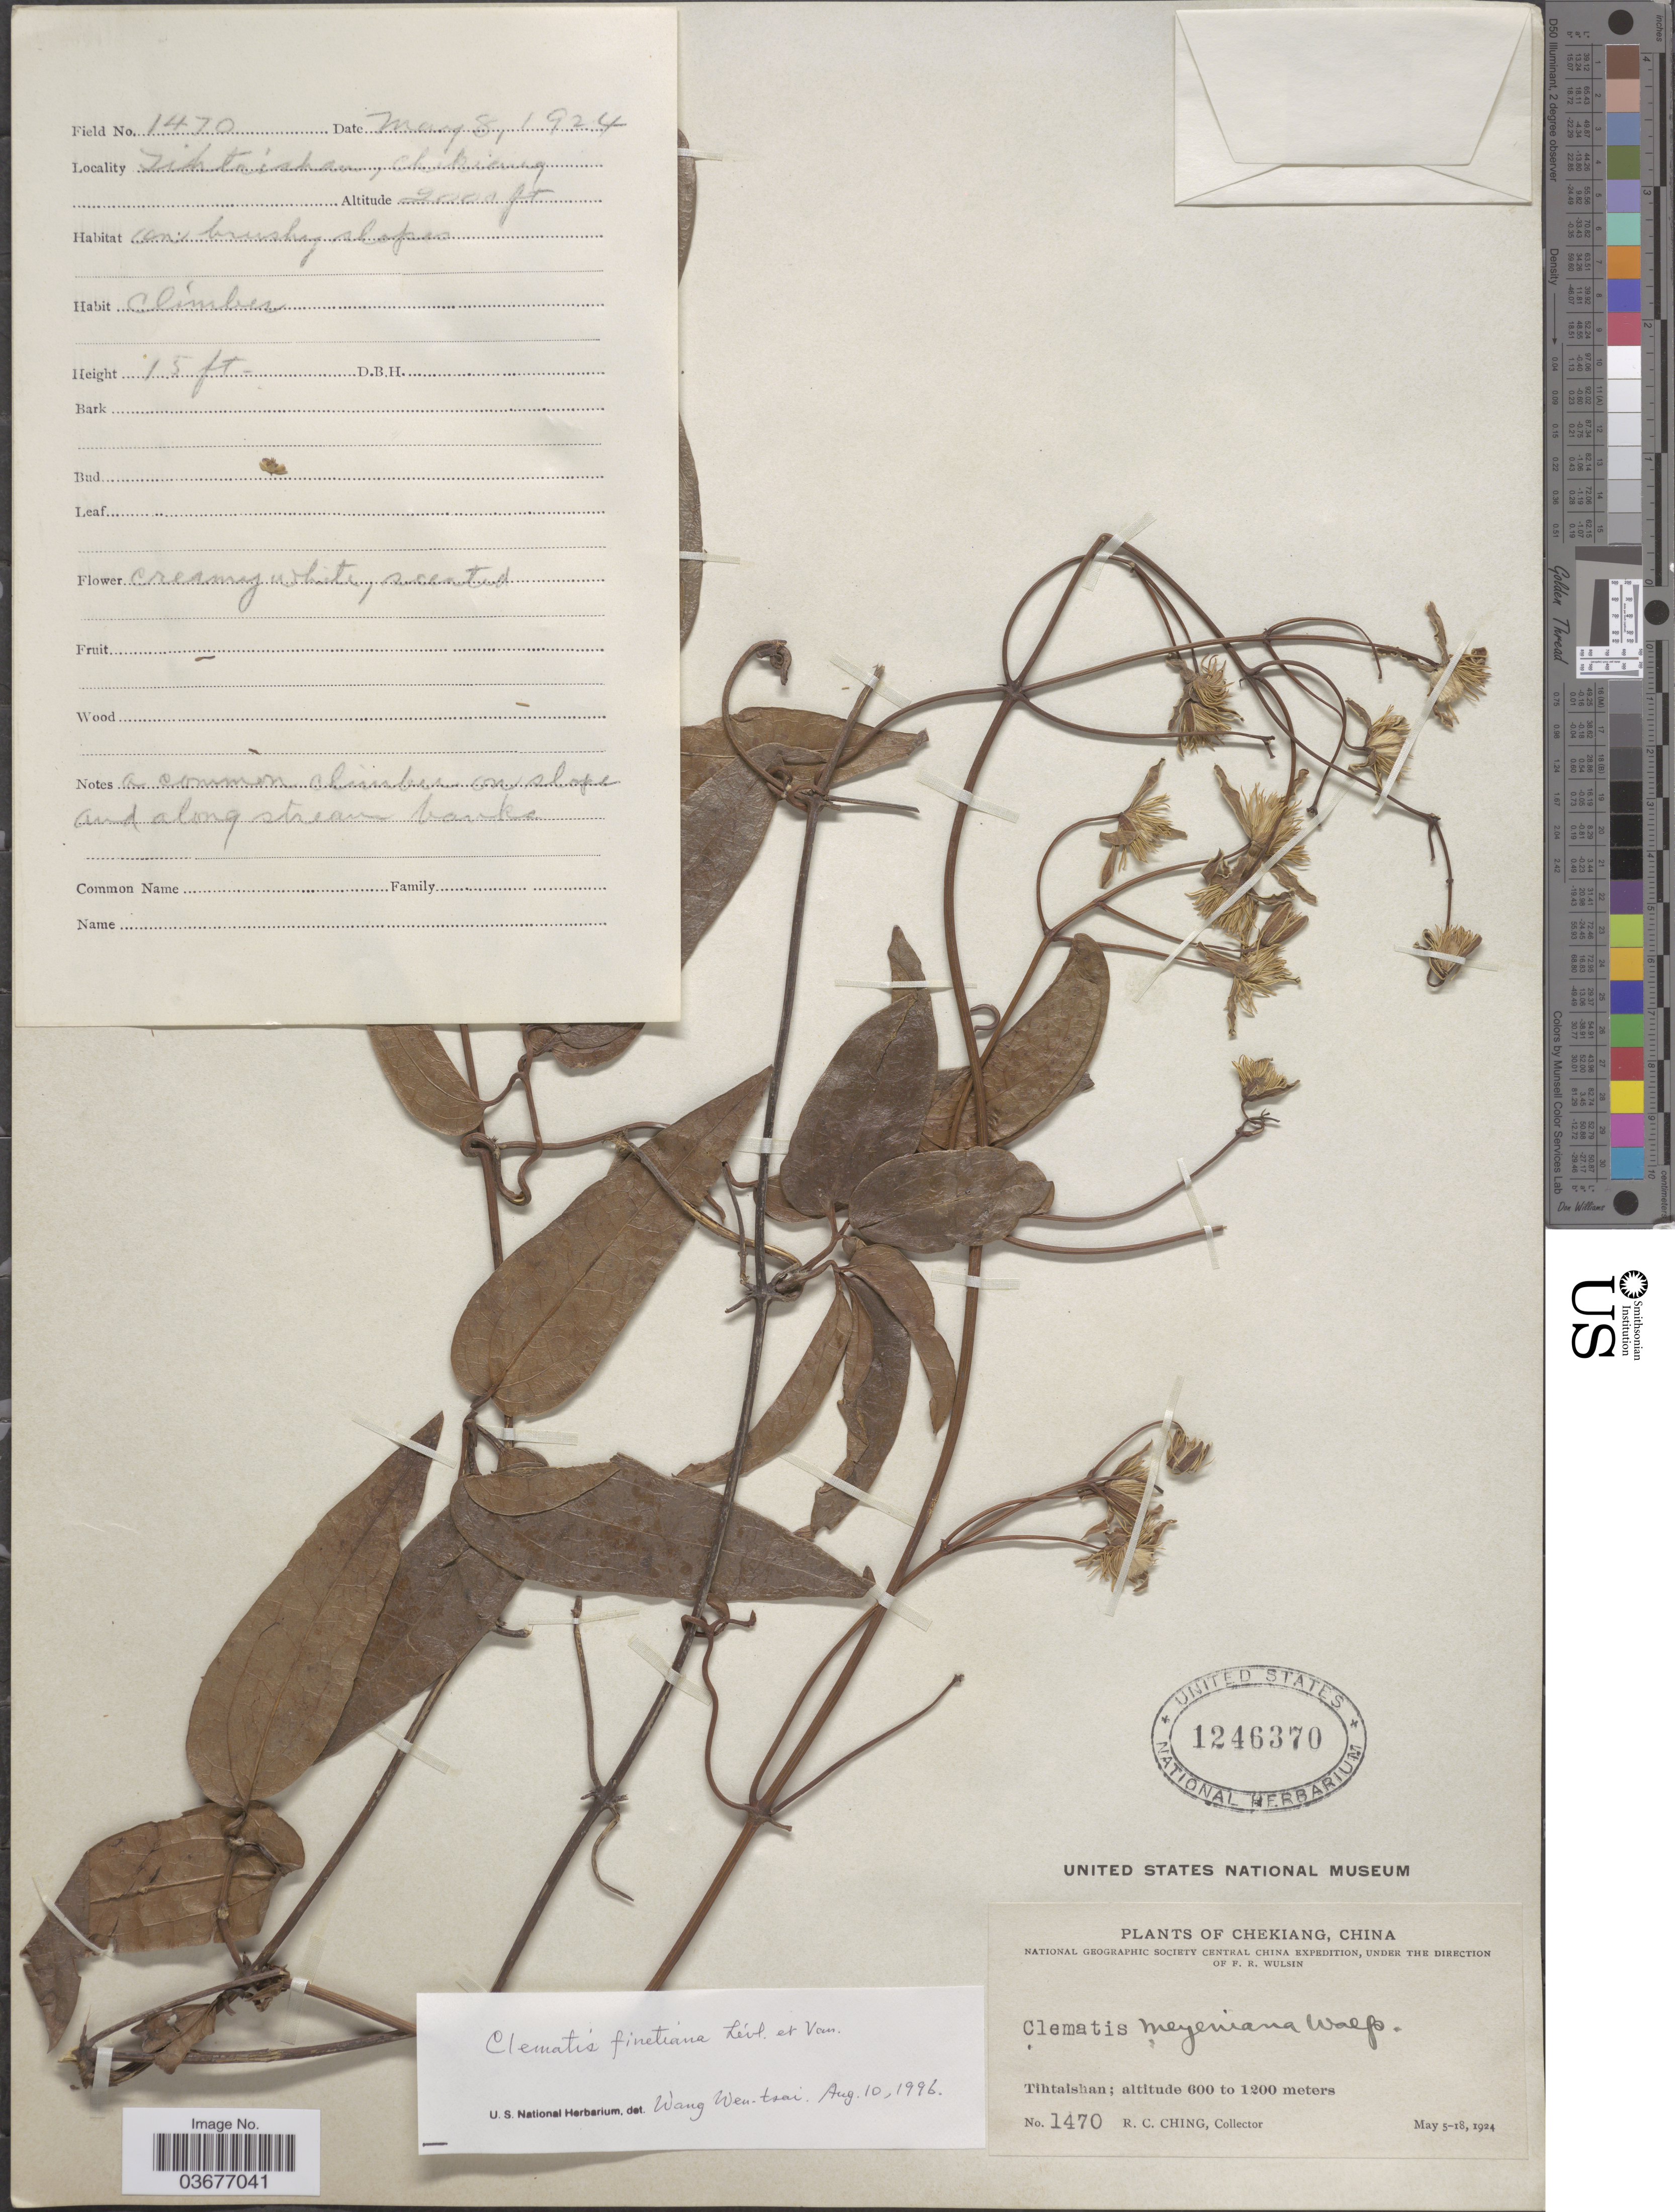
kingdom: Plantae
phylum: Tracheophyta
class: Magnoliopsida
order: Ranunculales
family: Ranunculaceae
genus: Clematis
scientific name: Clematis finetiana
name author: H. Lév. & Vaniot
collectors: R. C. Ching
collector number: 1470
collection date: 1924-05-08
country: China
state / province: Zhejiang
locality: Chekiang. Tihtaishan.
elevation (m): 610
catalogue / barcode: US 1246370